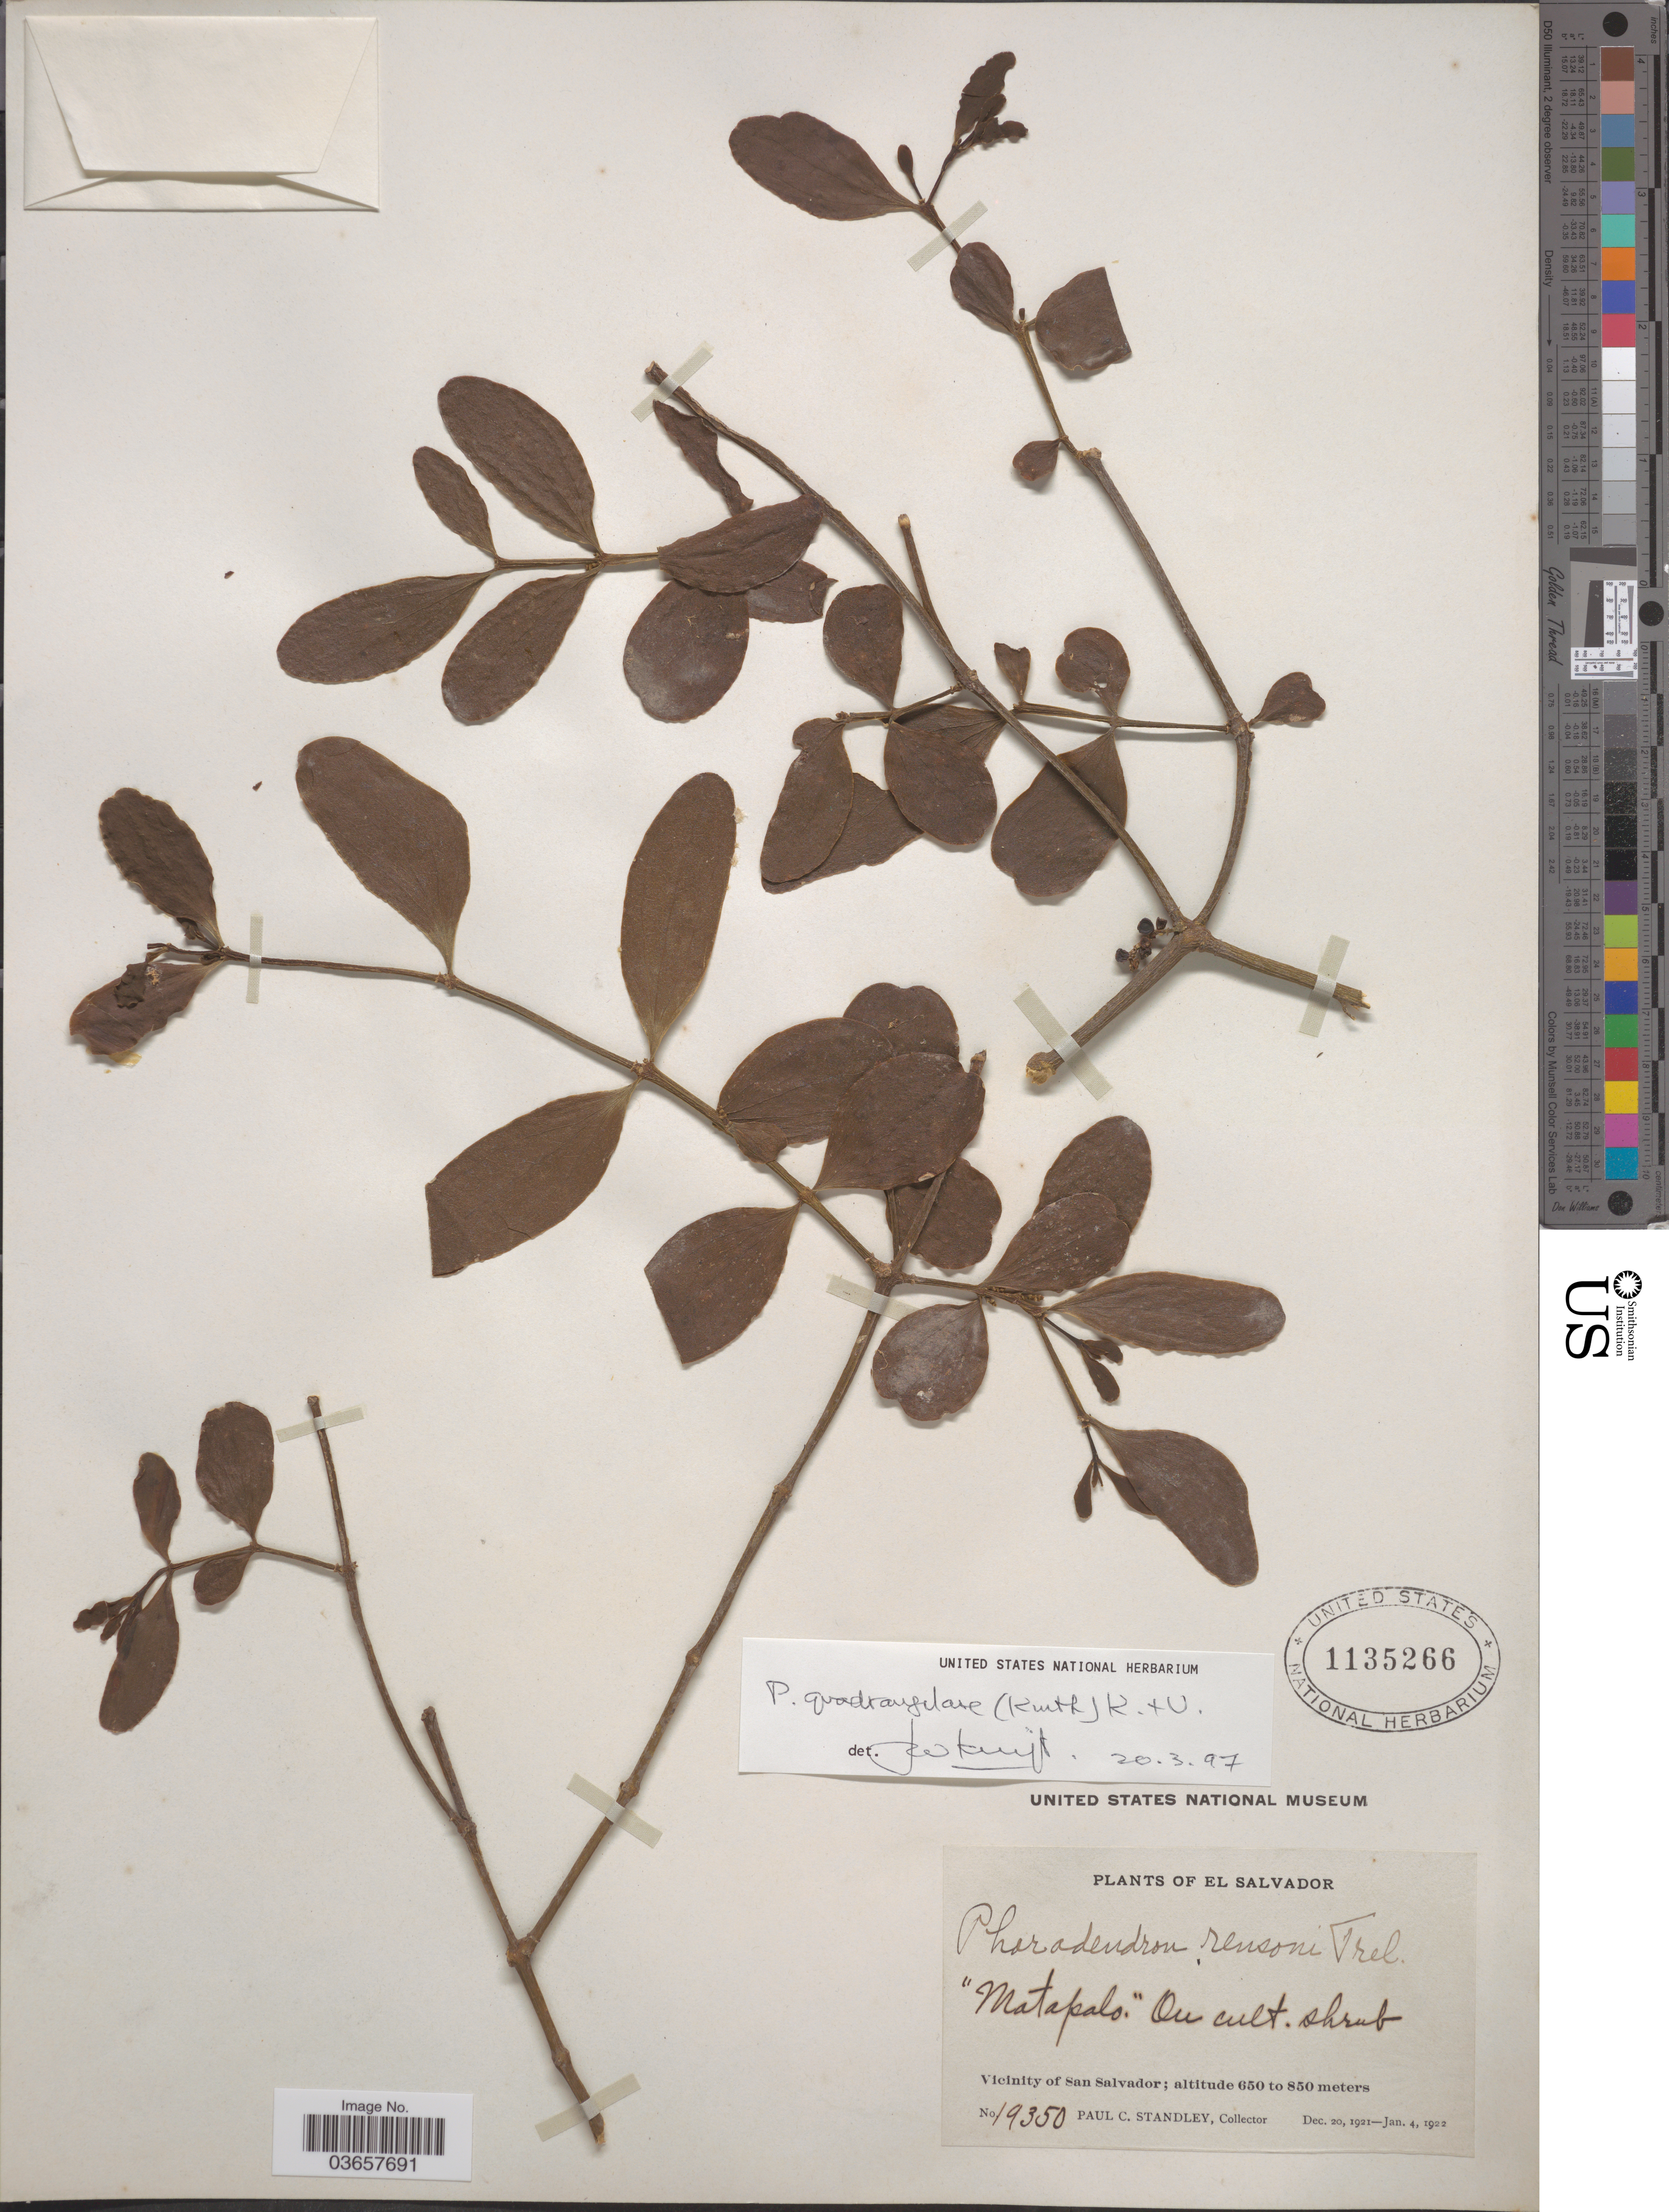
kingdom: Plantae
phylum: Tracheophyta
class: Magnoliopsida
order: Santalales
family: Viscaceae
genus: Phoradendron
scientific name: Phoradendron quadrangulare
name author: (Kunth) Griseb.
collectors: P. C. Standley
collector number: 19350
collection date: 1921-12-20/1922-01-04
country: El Salvador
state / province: San Salvador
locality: Vicinity of San Salvador.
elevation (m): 650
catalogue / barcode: US 1135266